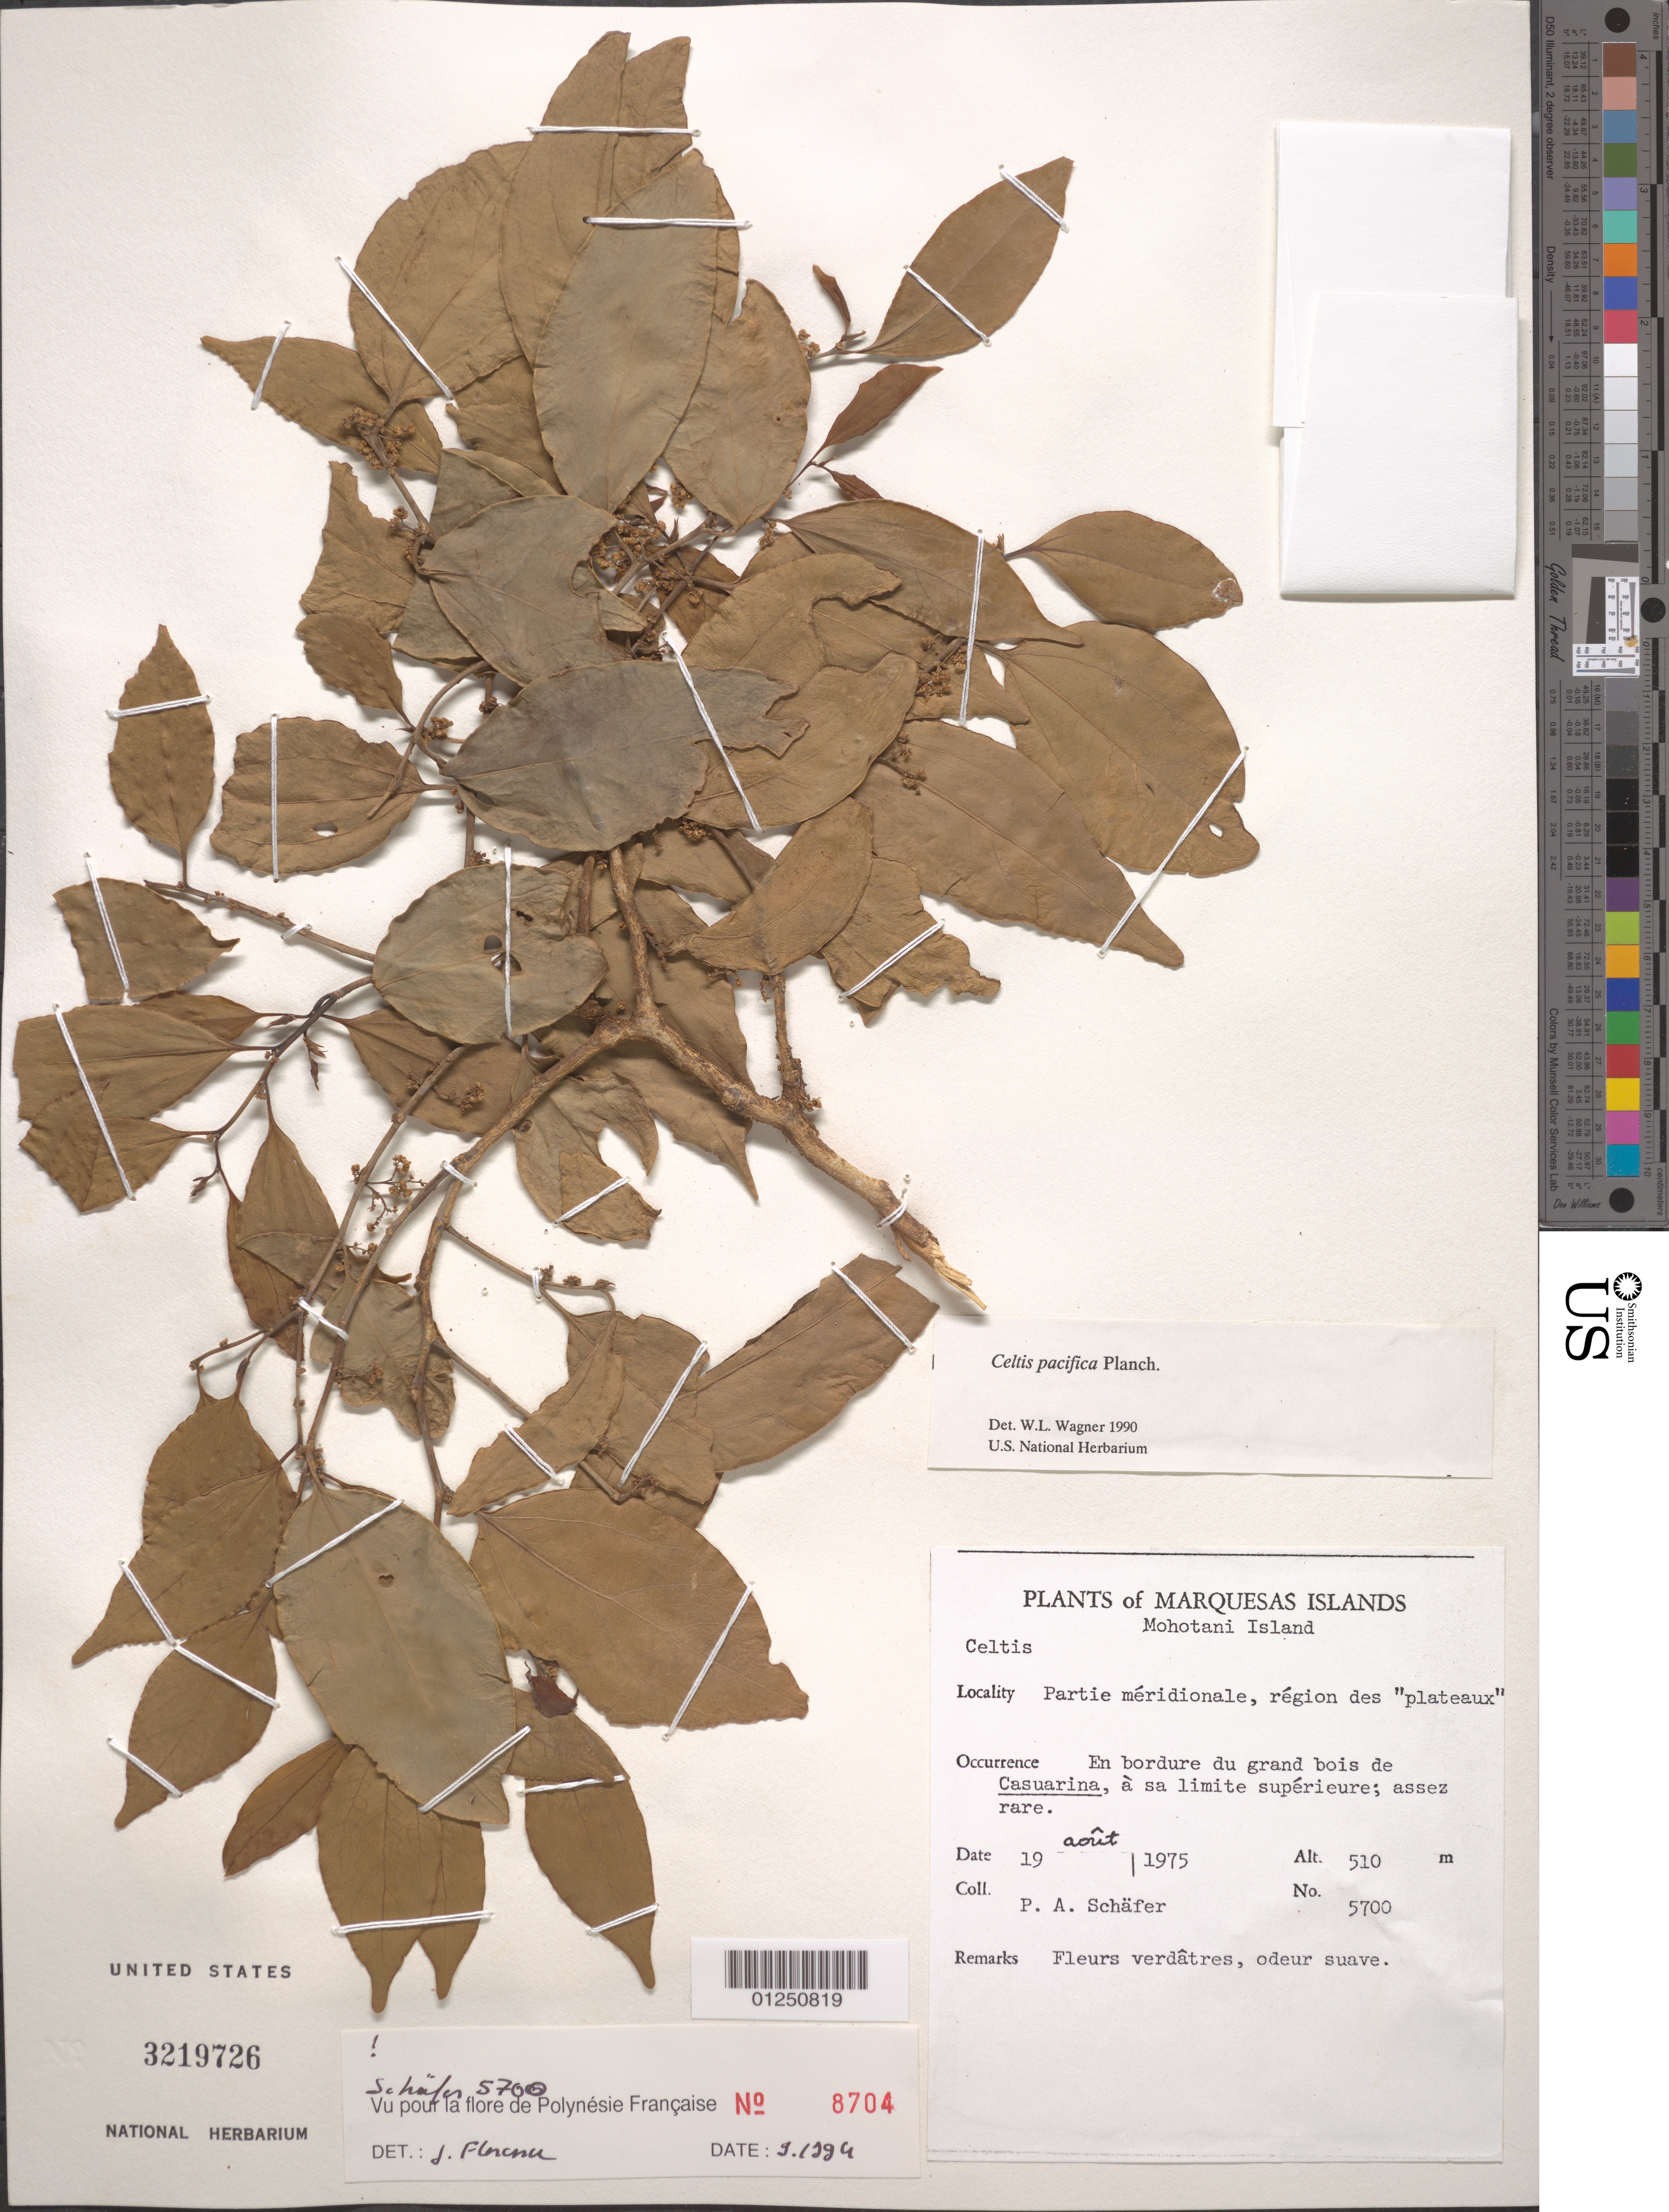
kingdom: Plantae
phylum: Tracheophyta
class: Magnoliopsida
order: Rosales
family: Cannabaceae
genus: Celtis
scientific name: Celtis pacifica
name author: Planch.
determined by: Wagner, W. L., (BOT), Smithsonian Institution - National Museum of Natural History (UNITED STATES)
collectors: P. A. Schäfer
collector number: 5700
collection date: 1975-08-19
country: French Polynesia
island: Mohotani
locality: partie méridionale, région des "plateaux"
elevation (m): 510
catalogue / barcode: US 3219726